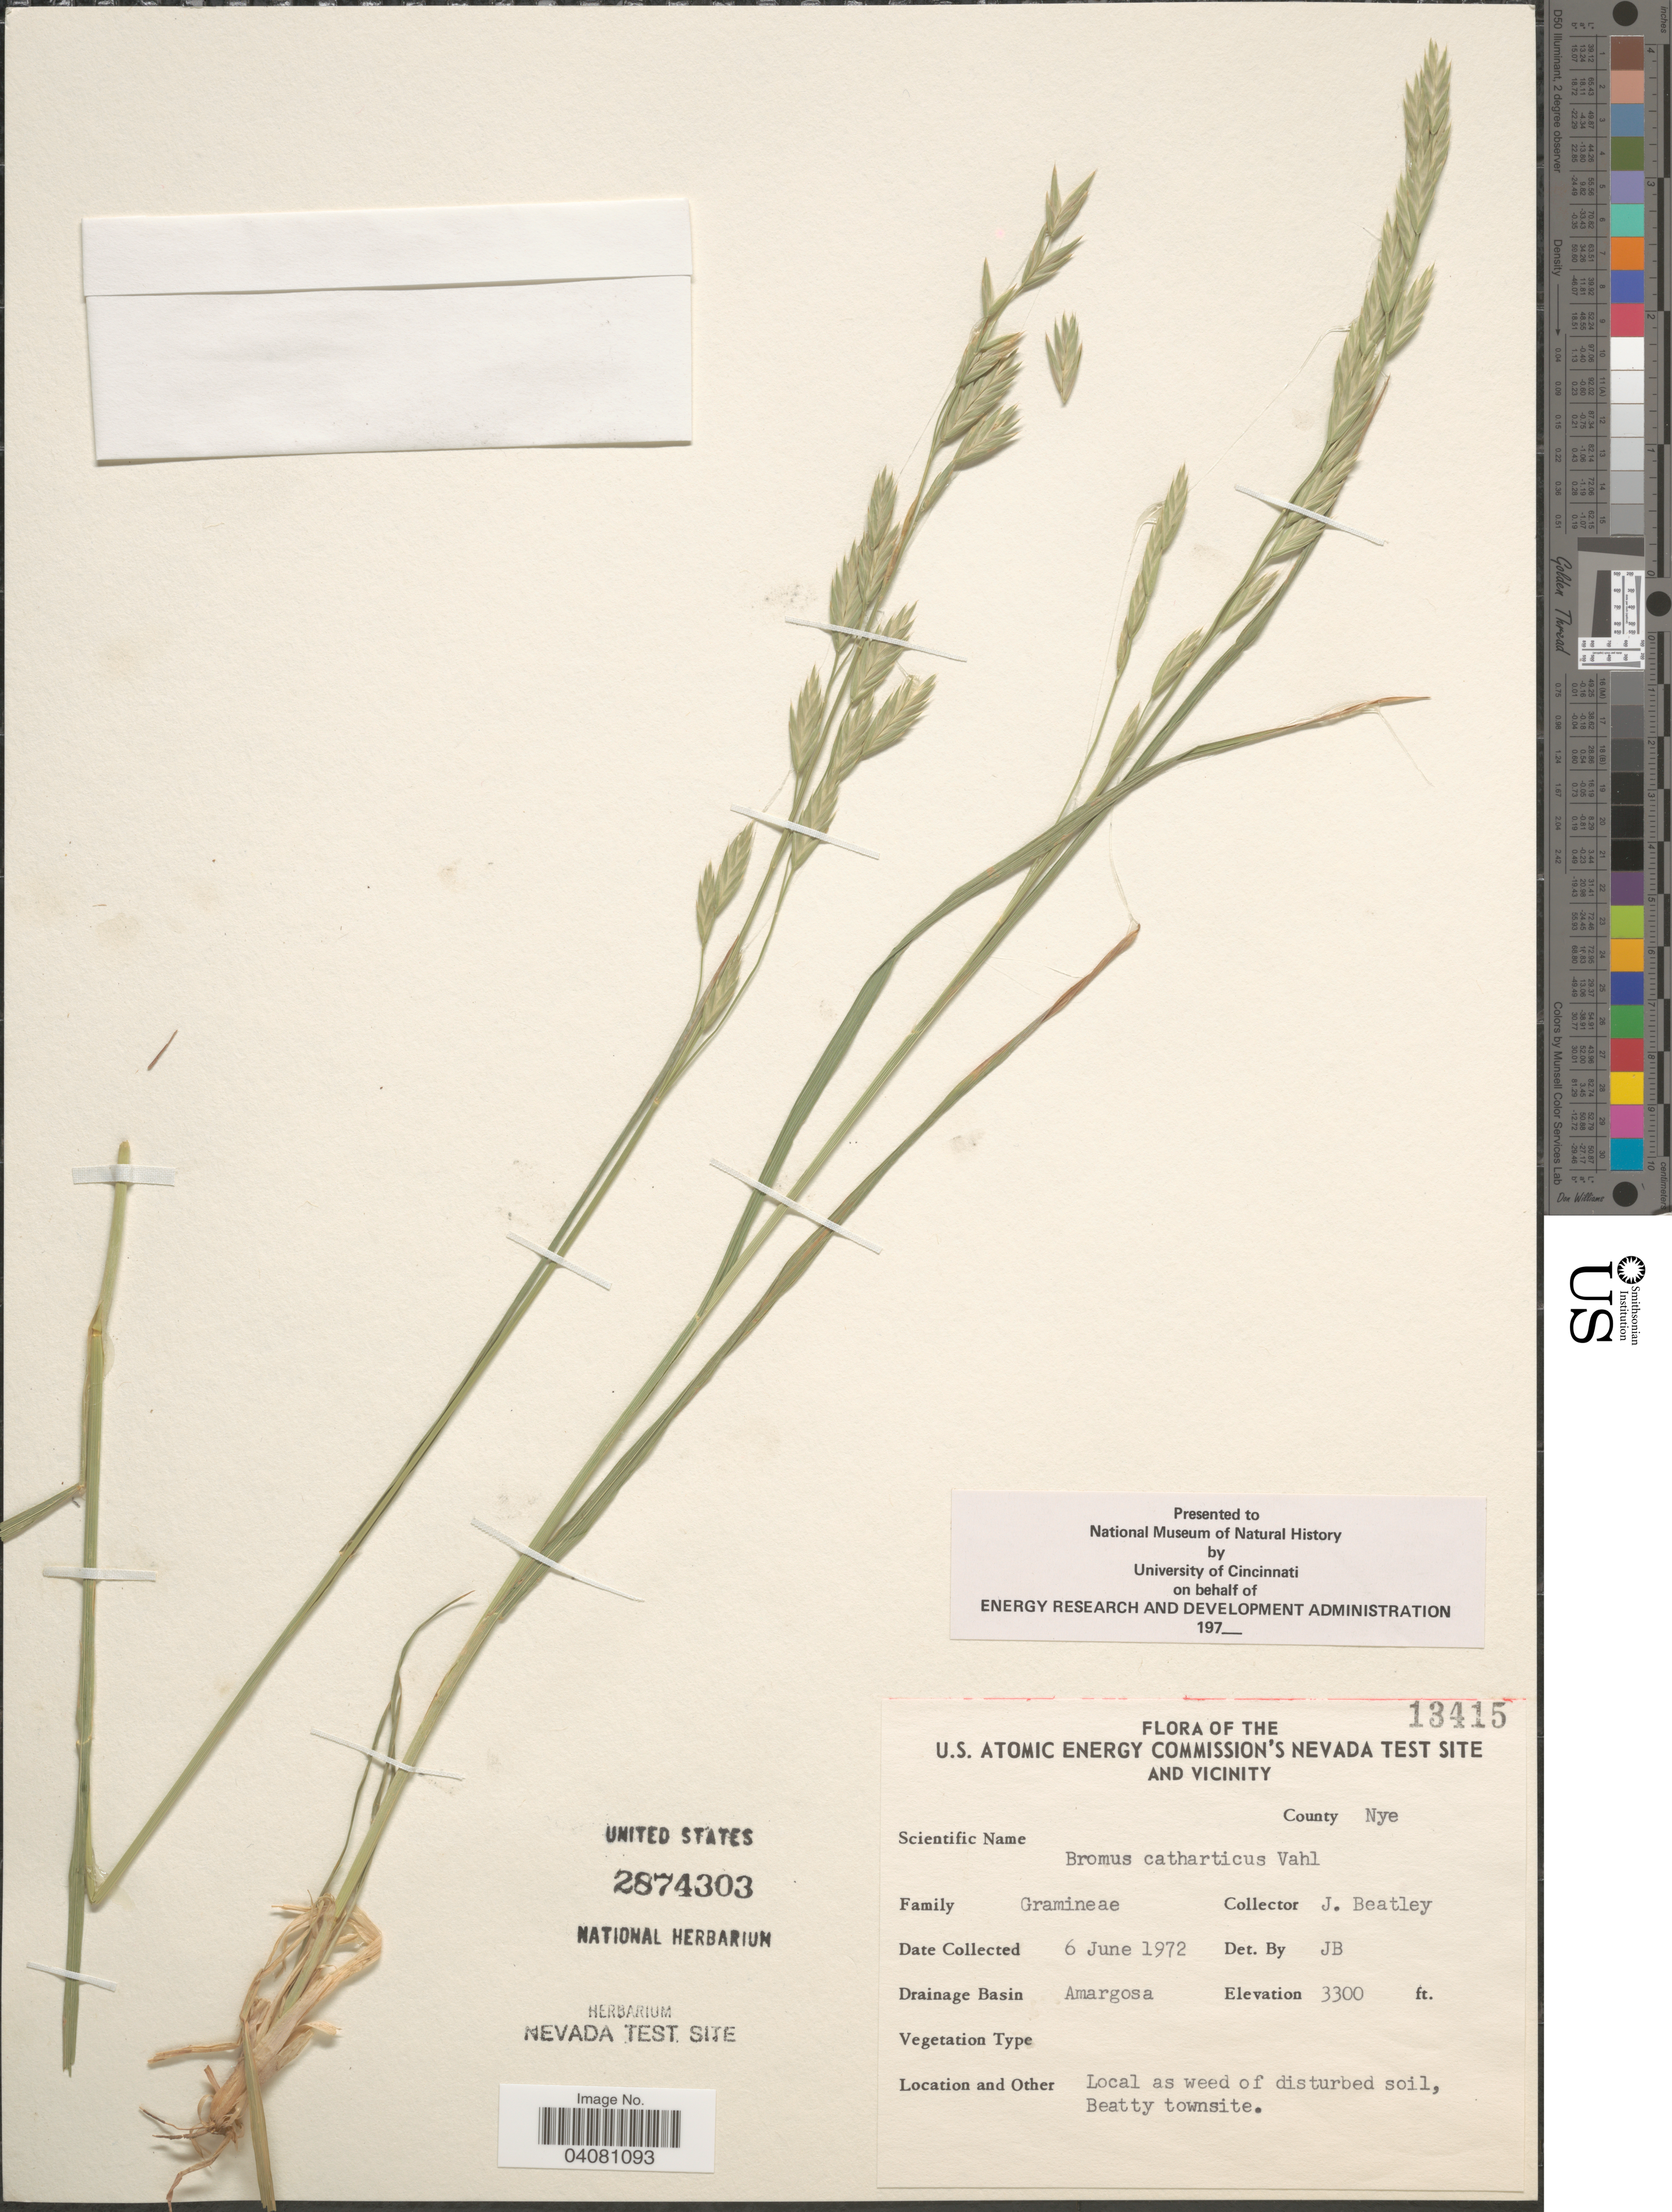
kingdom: Plantae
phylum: Tracheophyta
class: Liliopsida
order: Poales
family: Poaceae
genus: Bromus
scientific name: Bromus carinatus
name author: Hook. & Arn.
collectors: J. C. Beatley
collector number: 13415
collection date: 1972-06-06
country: United States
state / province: Nevada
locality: U.S. Atomic Energy Commission's Nevada Test Site and Vicinity. County Nye. Drainage Basin Amargosa. Local as weed of disturbed soil, Beatty townsite.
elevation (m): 1006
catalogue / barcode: US 2874303